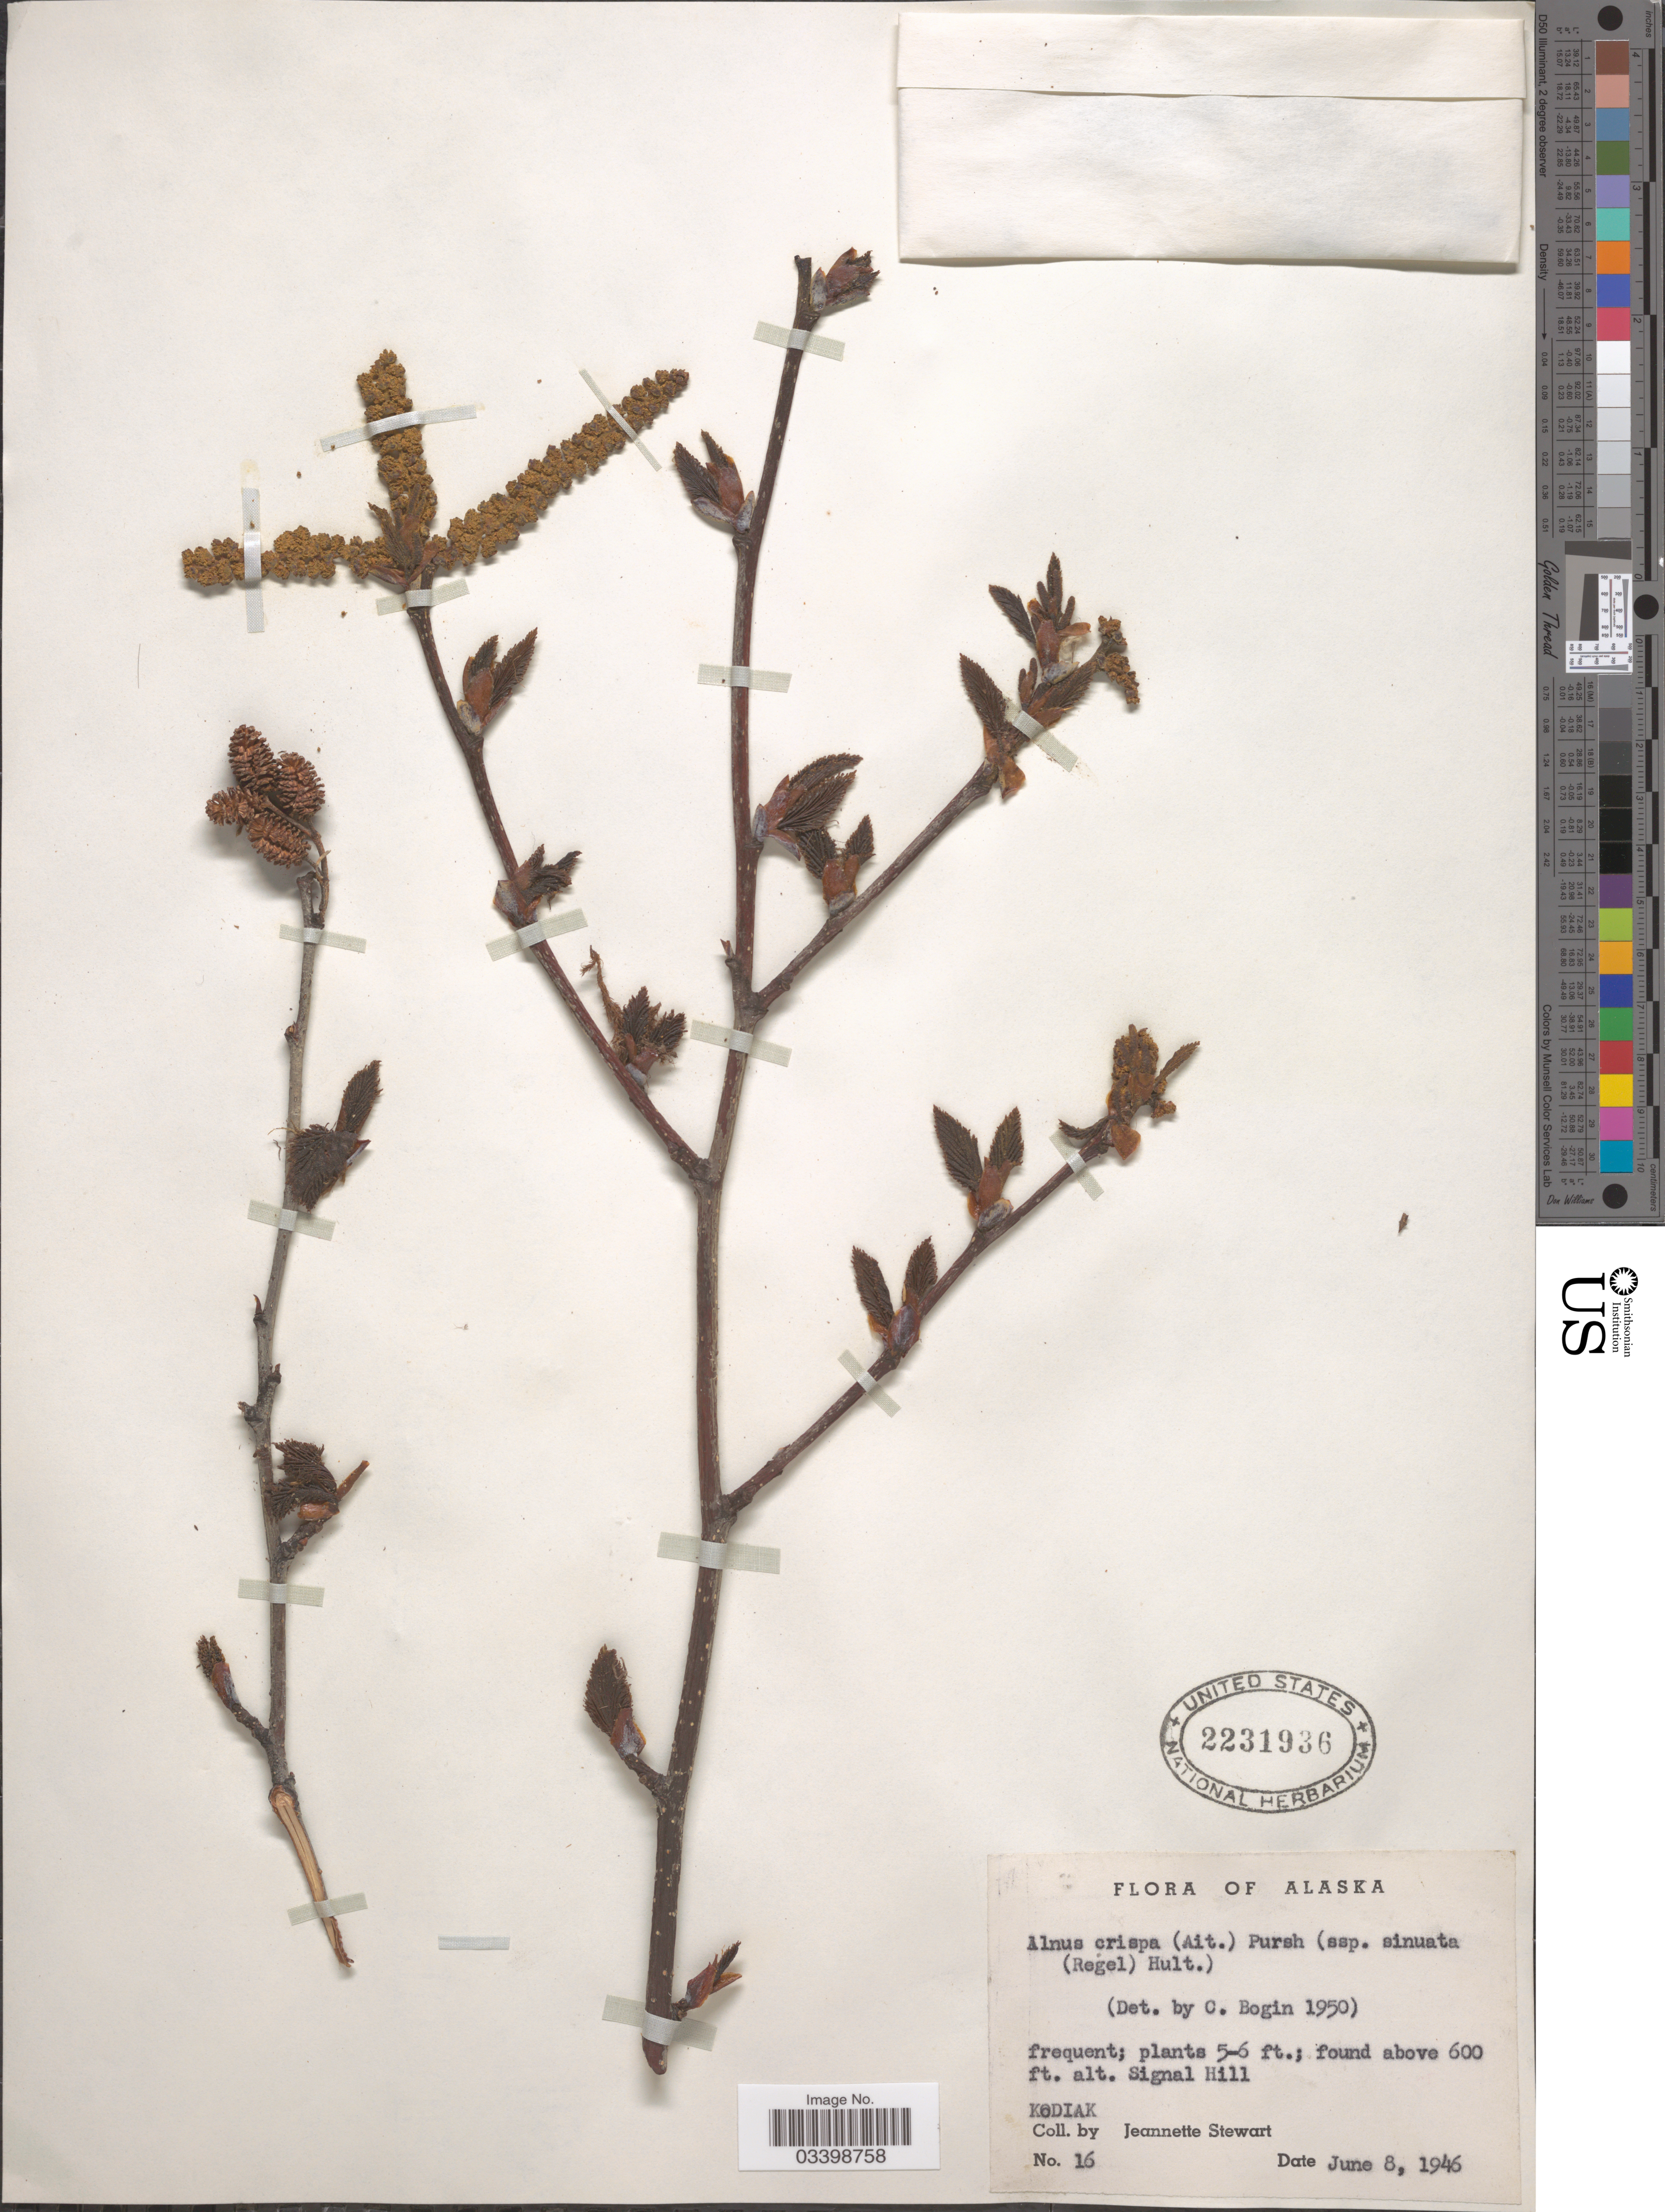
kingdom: Plantae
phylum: Tracheophyta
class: Magnoliopsida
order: Fagales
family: Betulaceae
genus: Alnus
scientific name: Alnus viridis subsp. sinuata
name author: Regel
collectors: J. Stewart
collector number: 16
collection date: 1946-06-08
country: United States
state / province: Alaska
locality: Signal Hill. Kodiak.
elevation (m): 183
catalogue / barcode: US 2231936